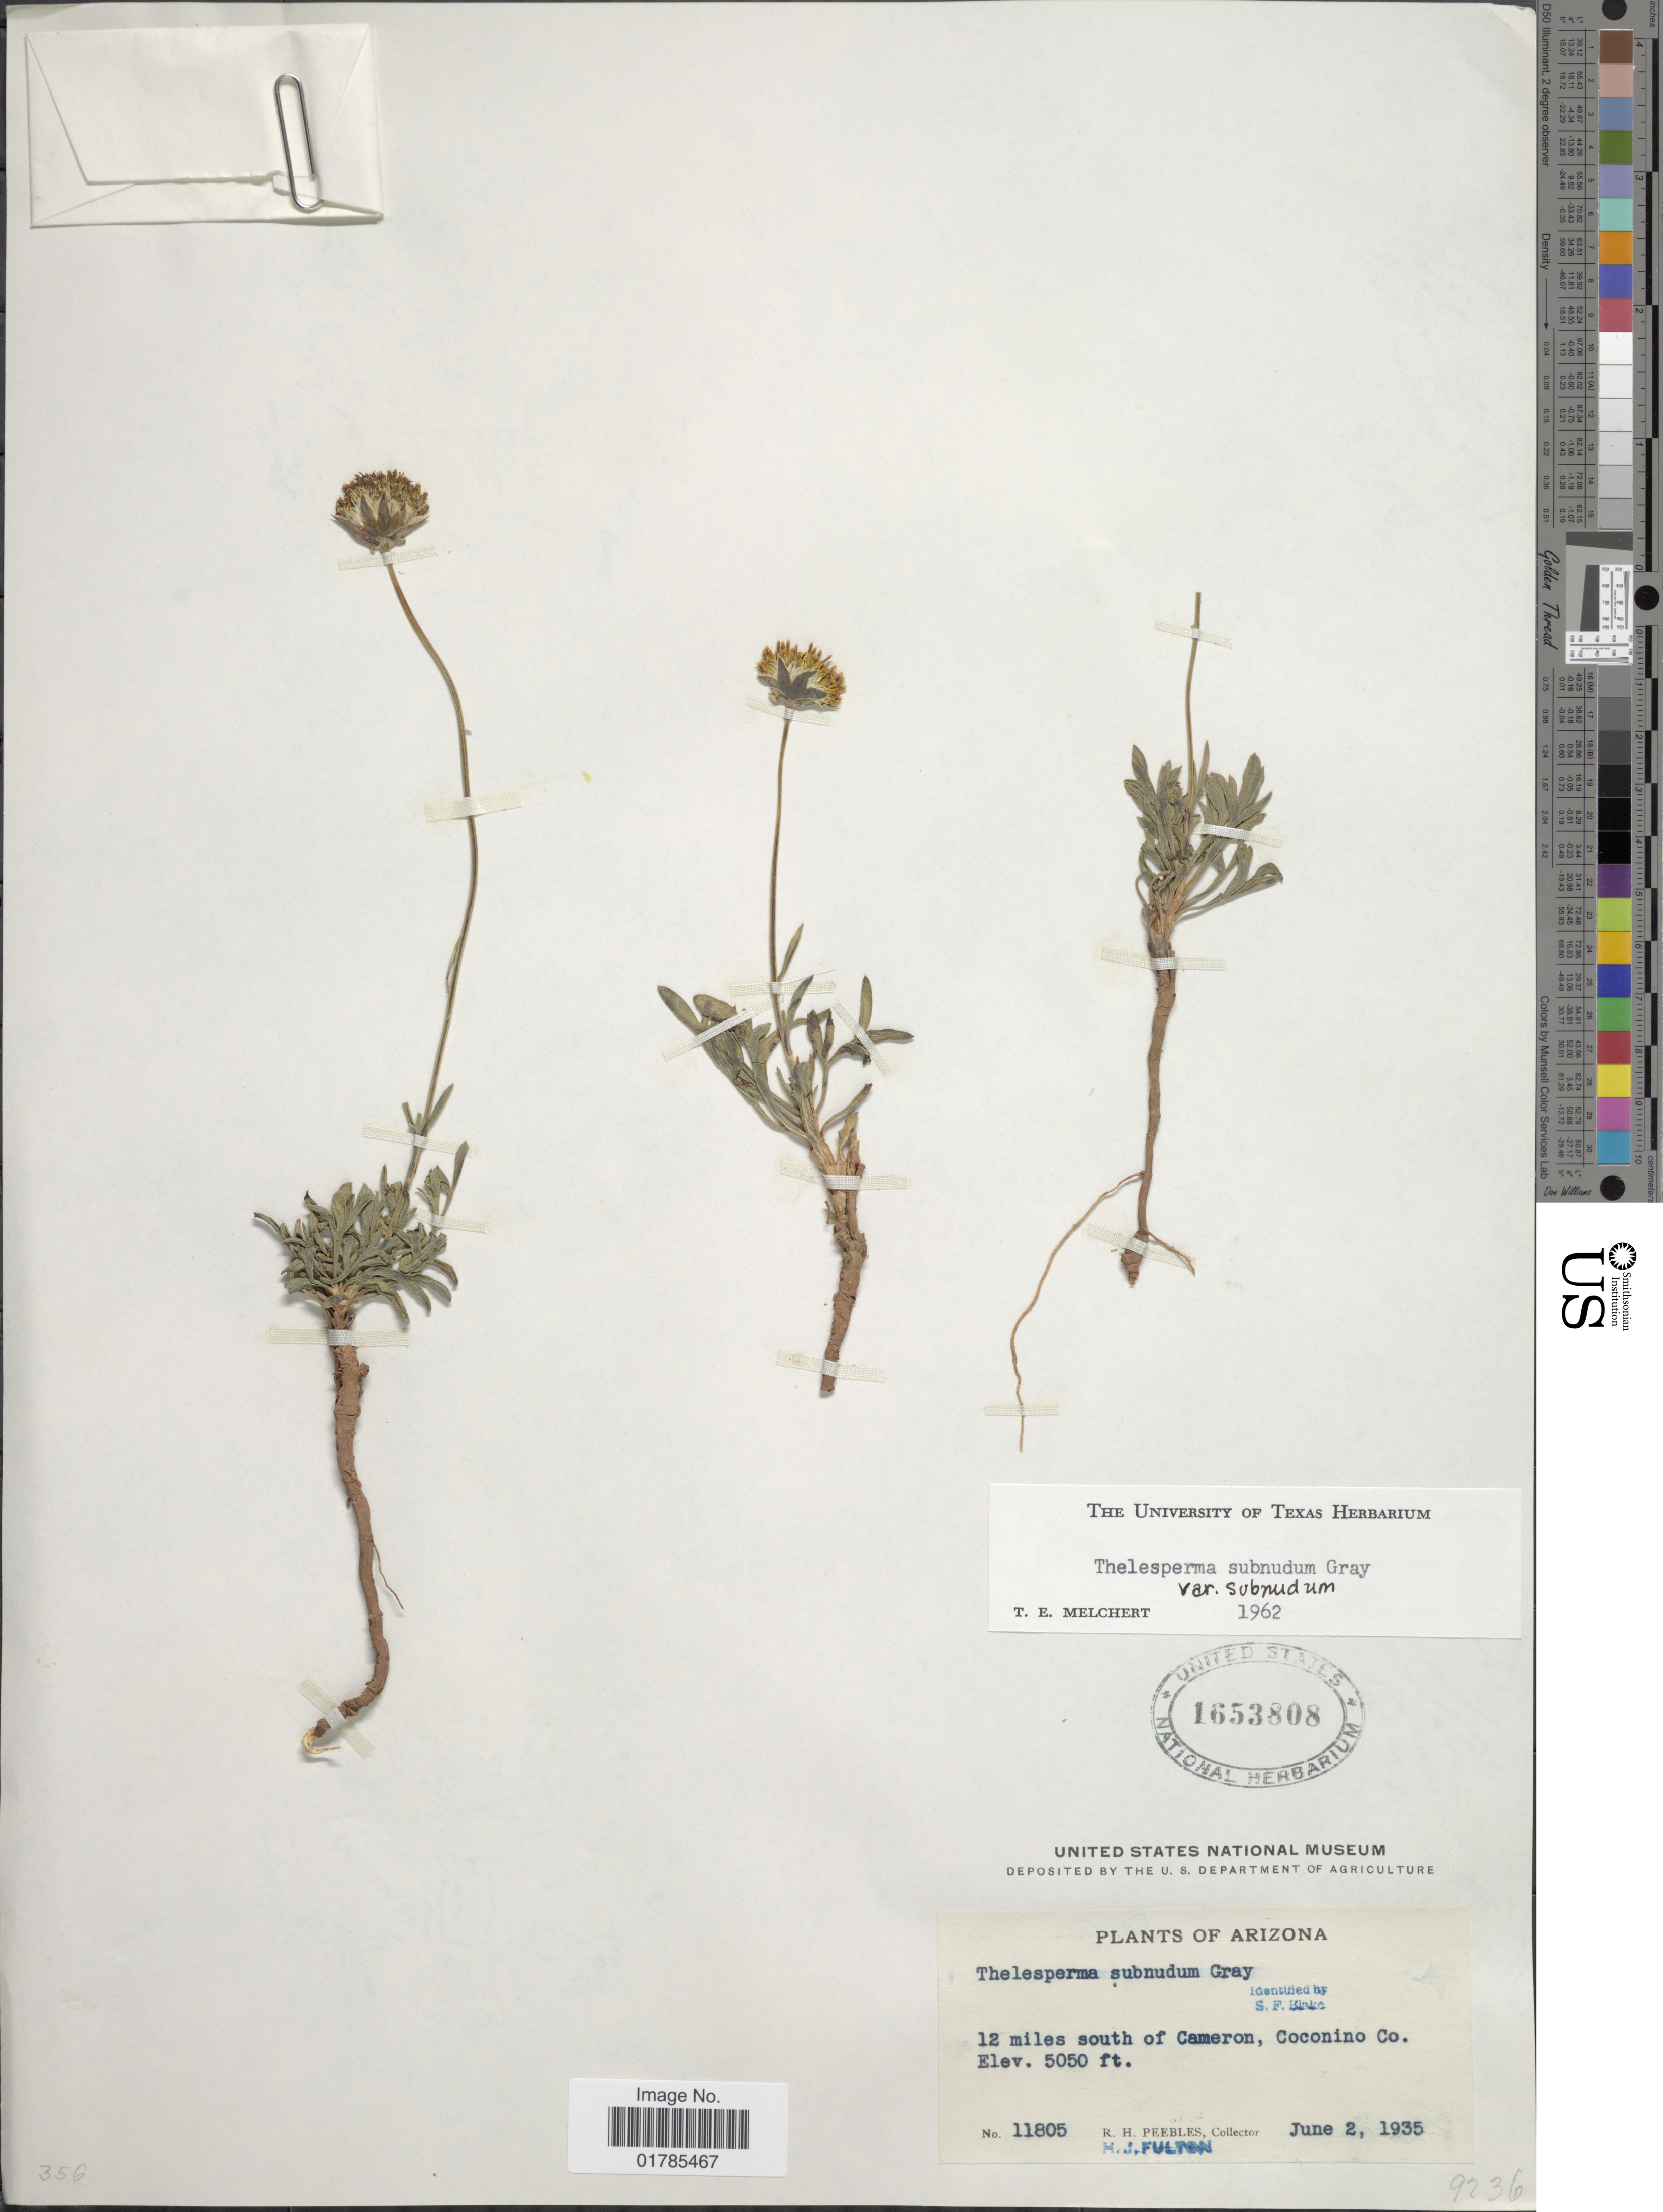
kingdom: Plantae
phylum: Tracheophyta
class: Magnoliopsida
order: Asterales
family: Asteraceae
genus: Thelesperma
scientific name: Thelesperma subnudum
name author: A. Gray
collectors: R. H. Peebles & H. Fulton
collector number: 11805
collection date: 1935-06-02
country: United States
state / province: Arizona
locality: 12 mile south of Cameron, Coconino Co.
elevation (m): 1539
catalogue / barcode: US 1653808